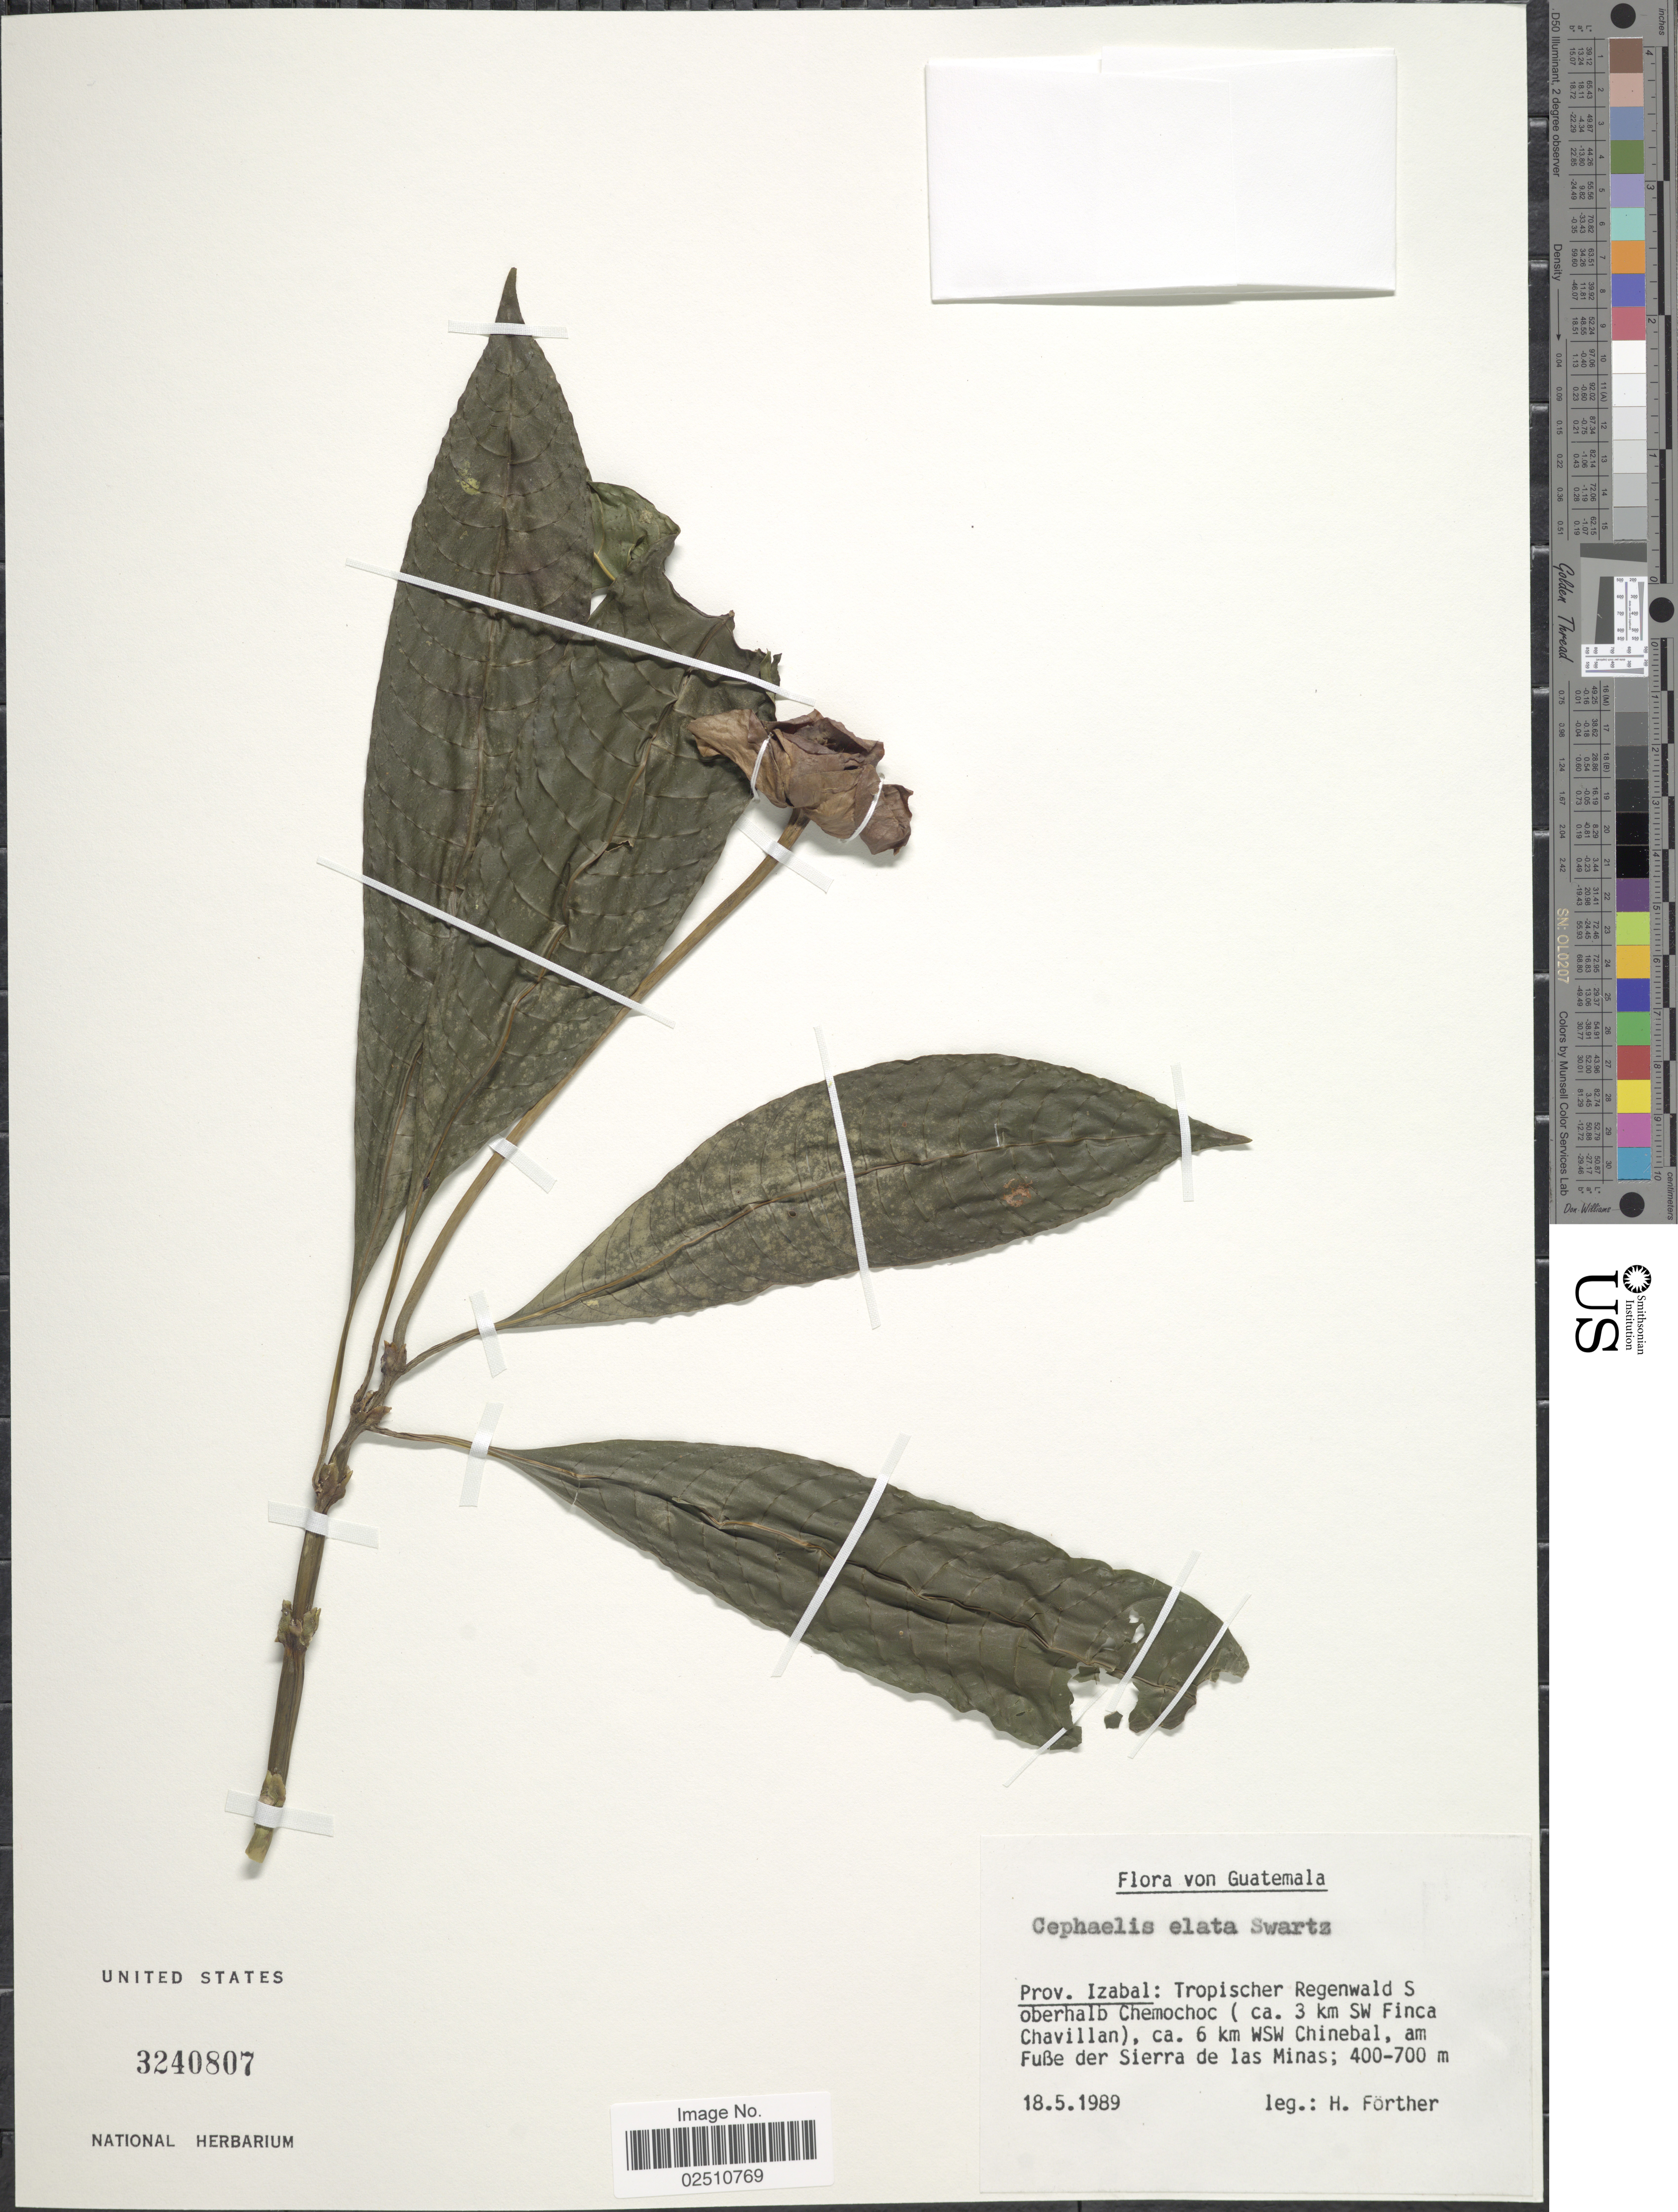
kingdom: Plantae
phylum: Tracheophyta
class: Magnoliopsida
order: Gentianales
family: Rubiaceae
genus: Psychotria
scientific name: Psychotria elata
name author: (Sw.) Hammel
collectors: H. Förther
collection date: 1989-05-18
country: Guatemala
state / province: Izabal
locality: Tropischer Regenwald S oberhalb Chemochoc (ca. 3 km SW Finca Chavillan), ca. 6 km WSW Chinebal, am Fube der Sierra de las Minas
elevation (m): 400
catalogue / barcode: US 3240807